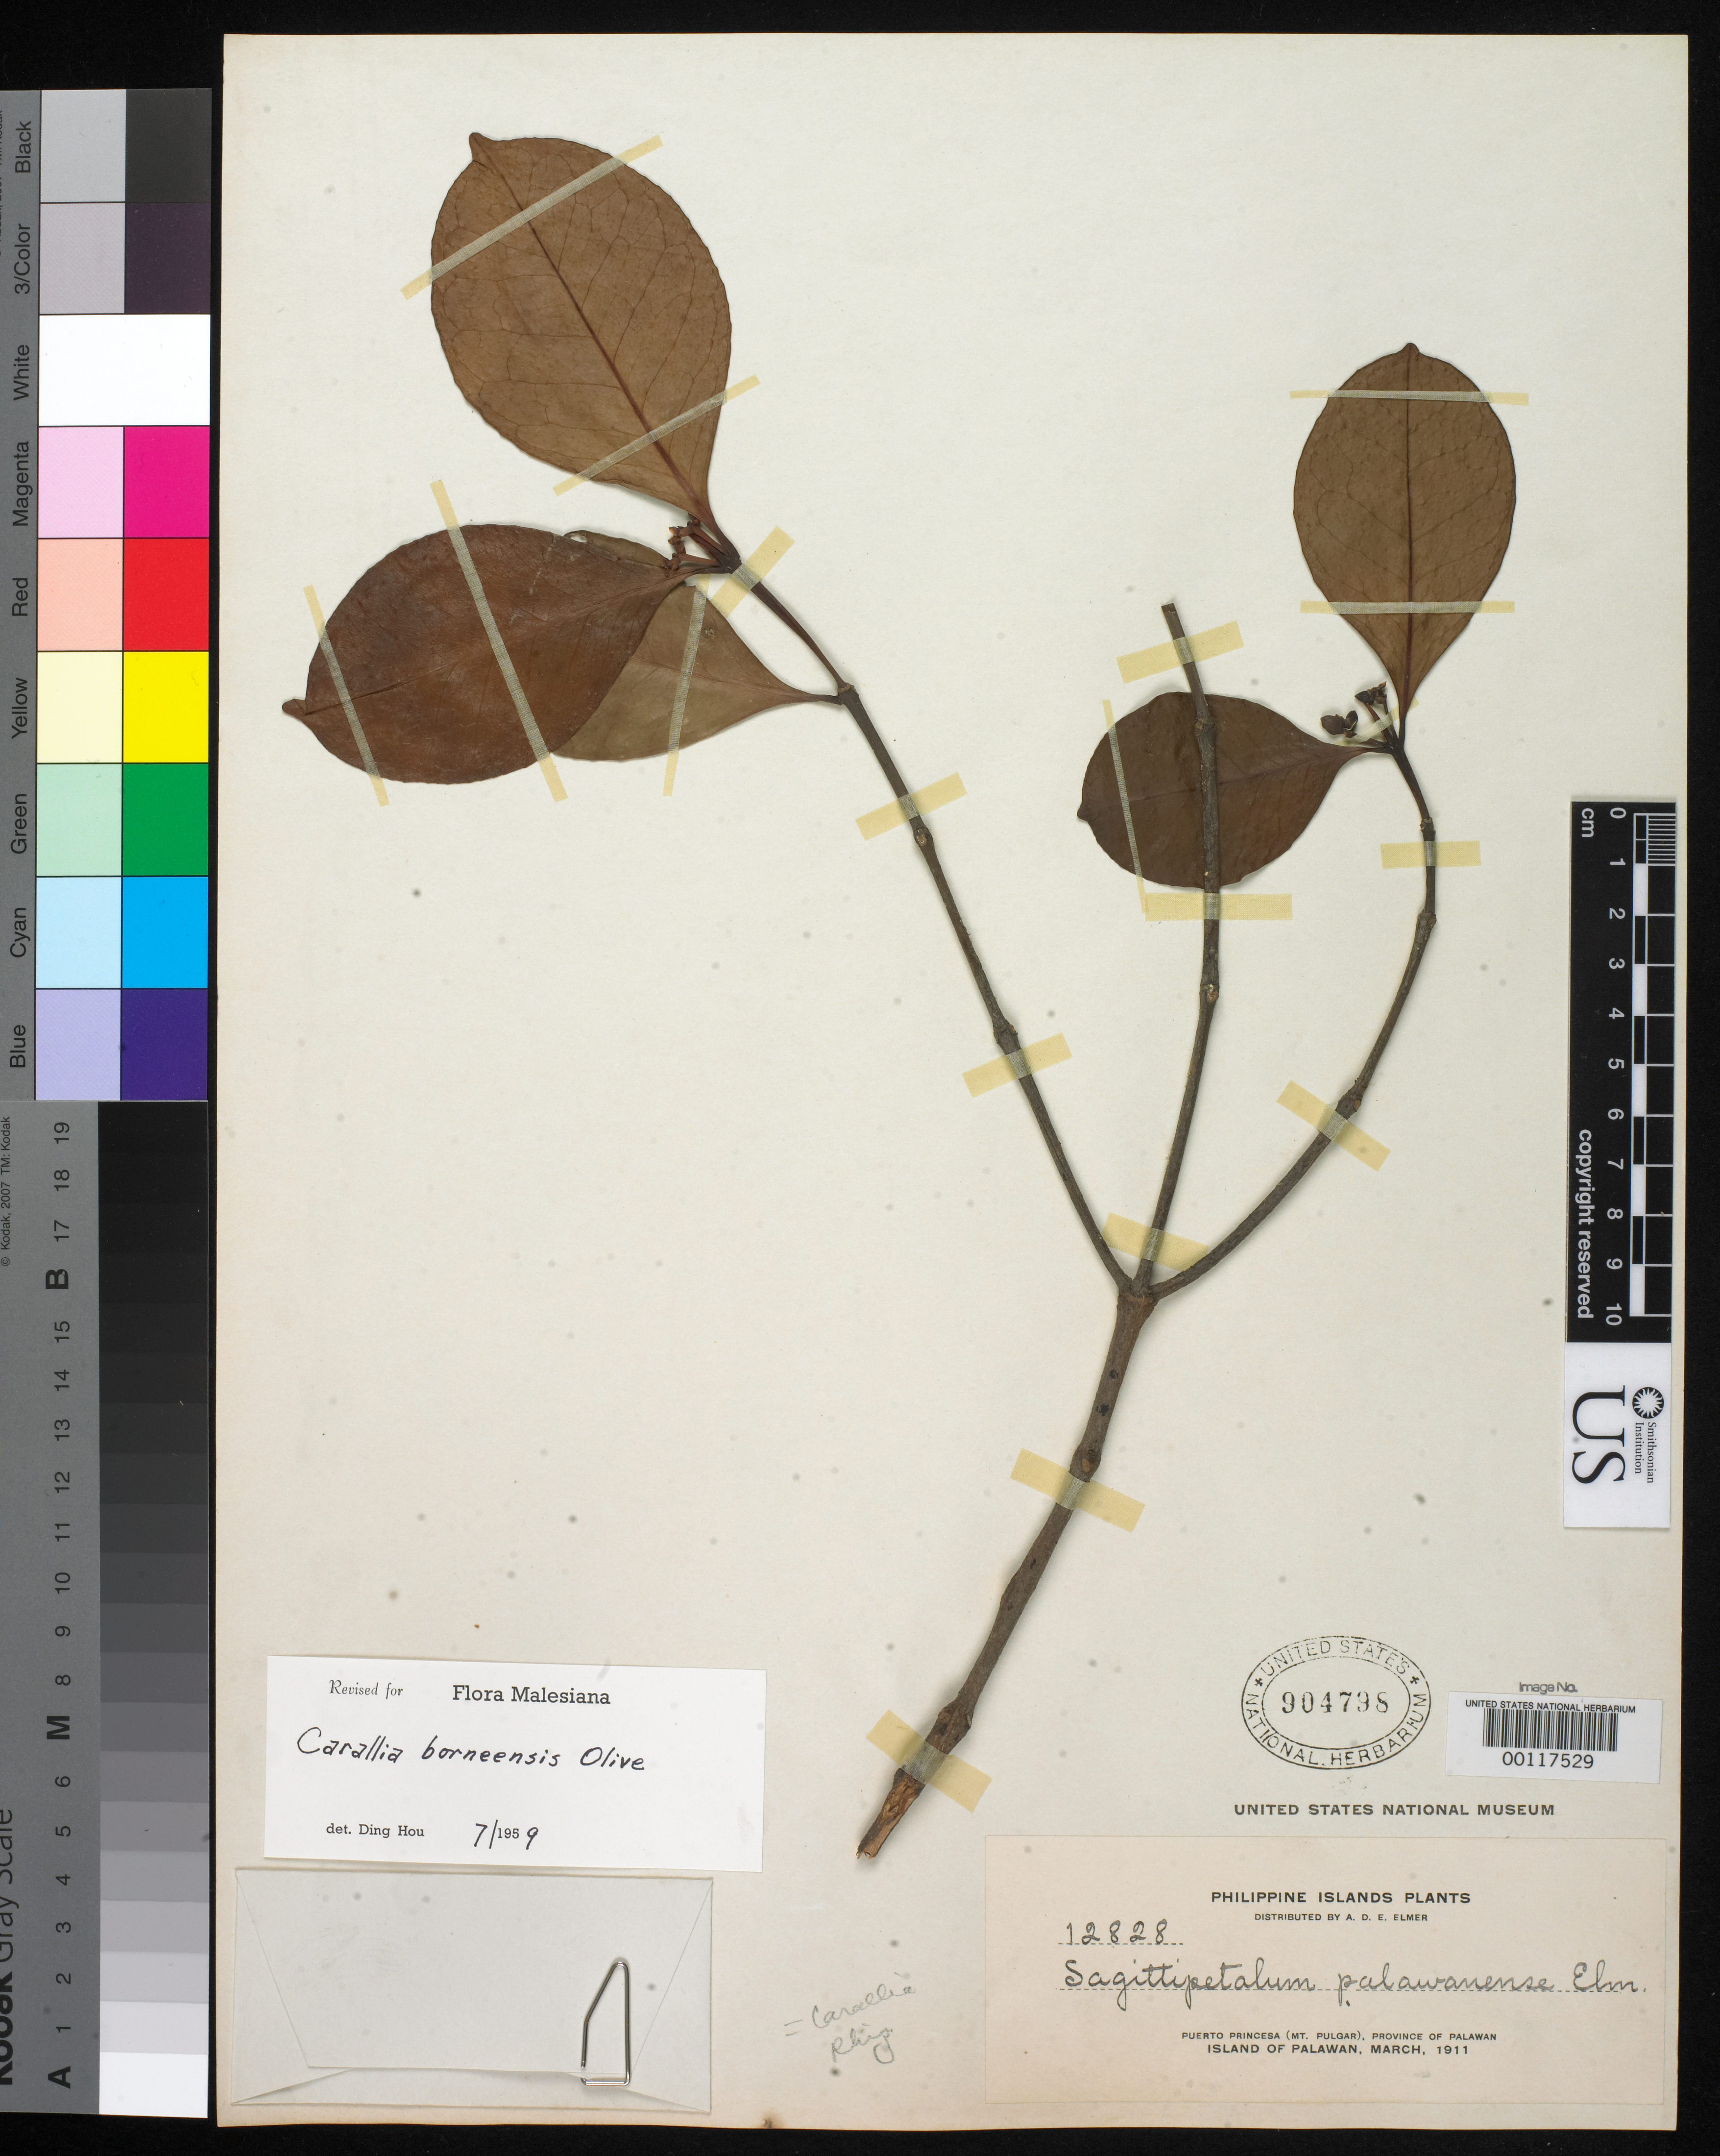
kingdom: Plantae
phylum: Tracheophyta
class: Magnoliopsida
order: Malpighiales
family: Rhizophoraceae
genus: Sagittipetalum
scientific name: Sagittipetalum palawanense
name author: Elmer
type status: Isotype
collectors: A. D. E. Elmer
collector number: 12828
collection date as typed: Mar 1911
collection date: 1911-03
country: Philippines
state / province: Mimaropa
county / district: Palawan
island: Palawan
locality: Puerto Princesa (Mt. Pulgar).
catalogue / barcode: US 904798